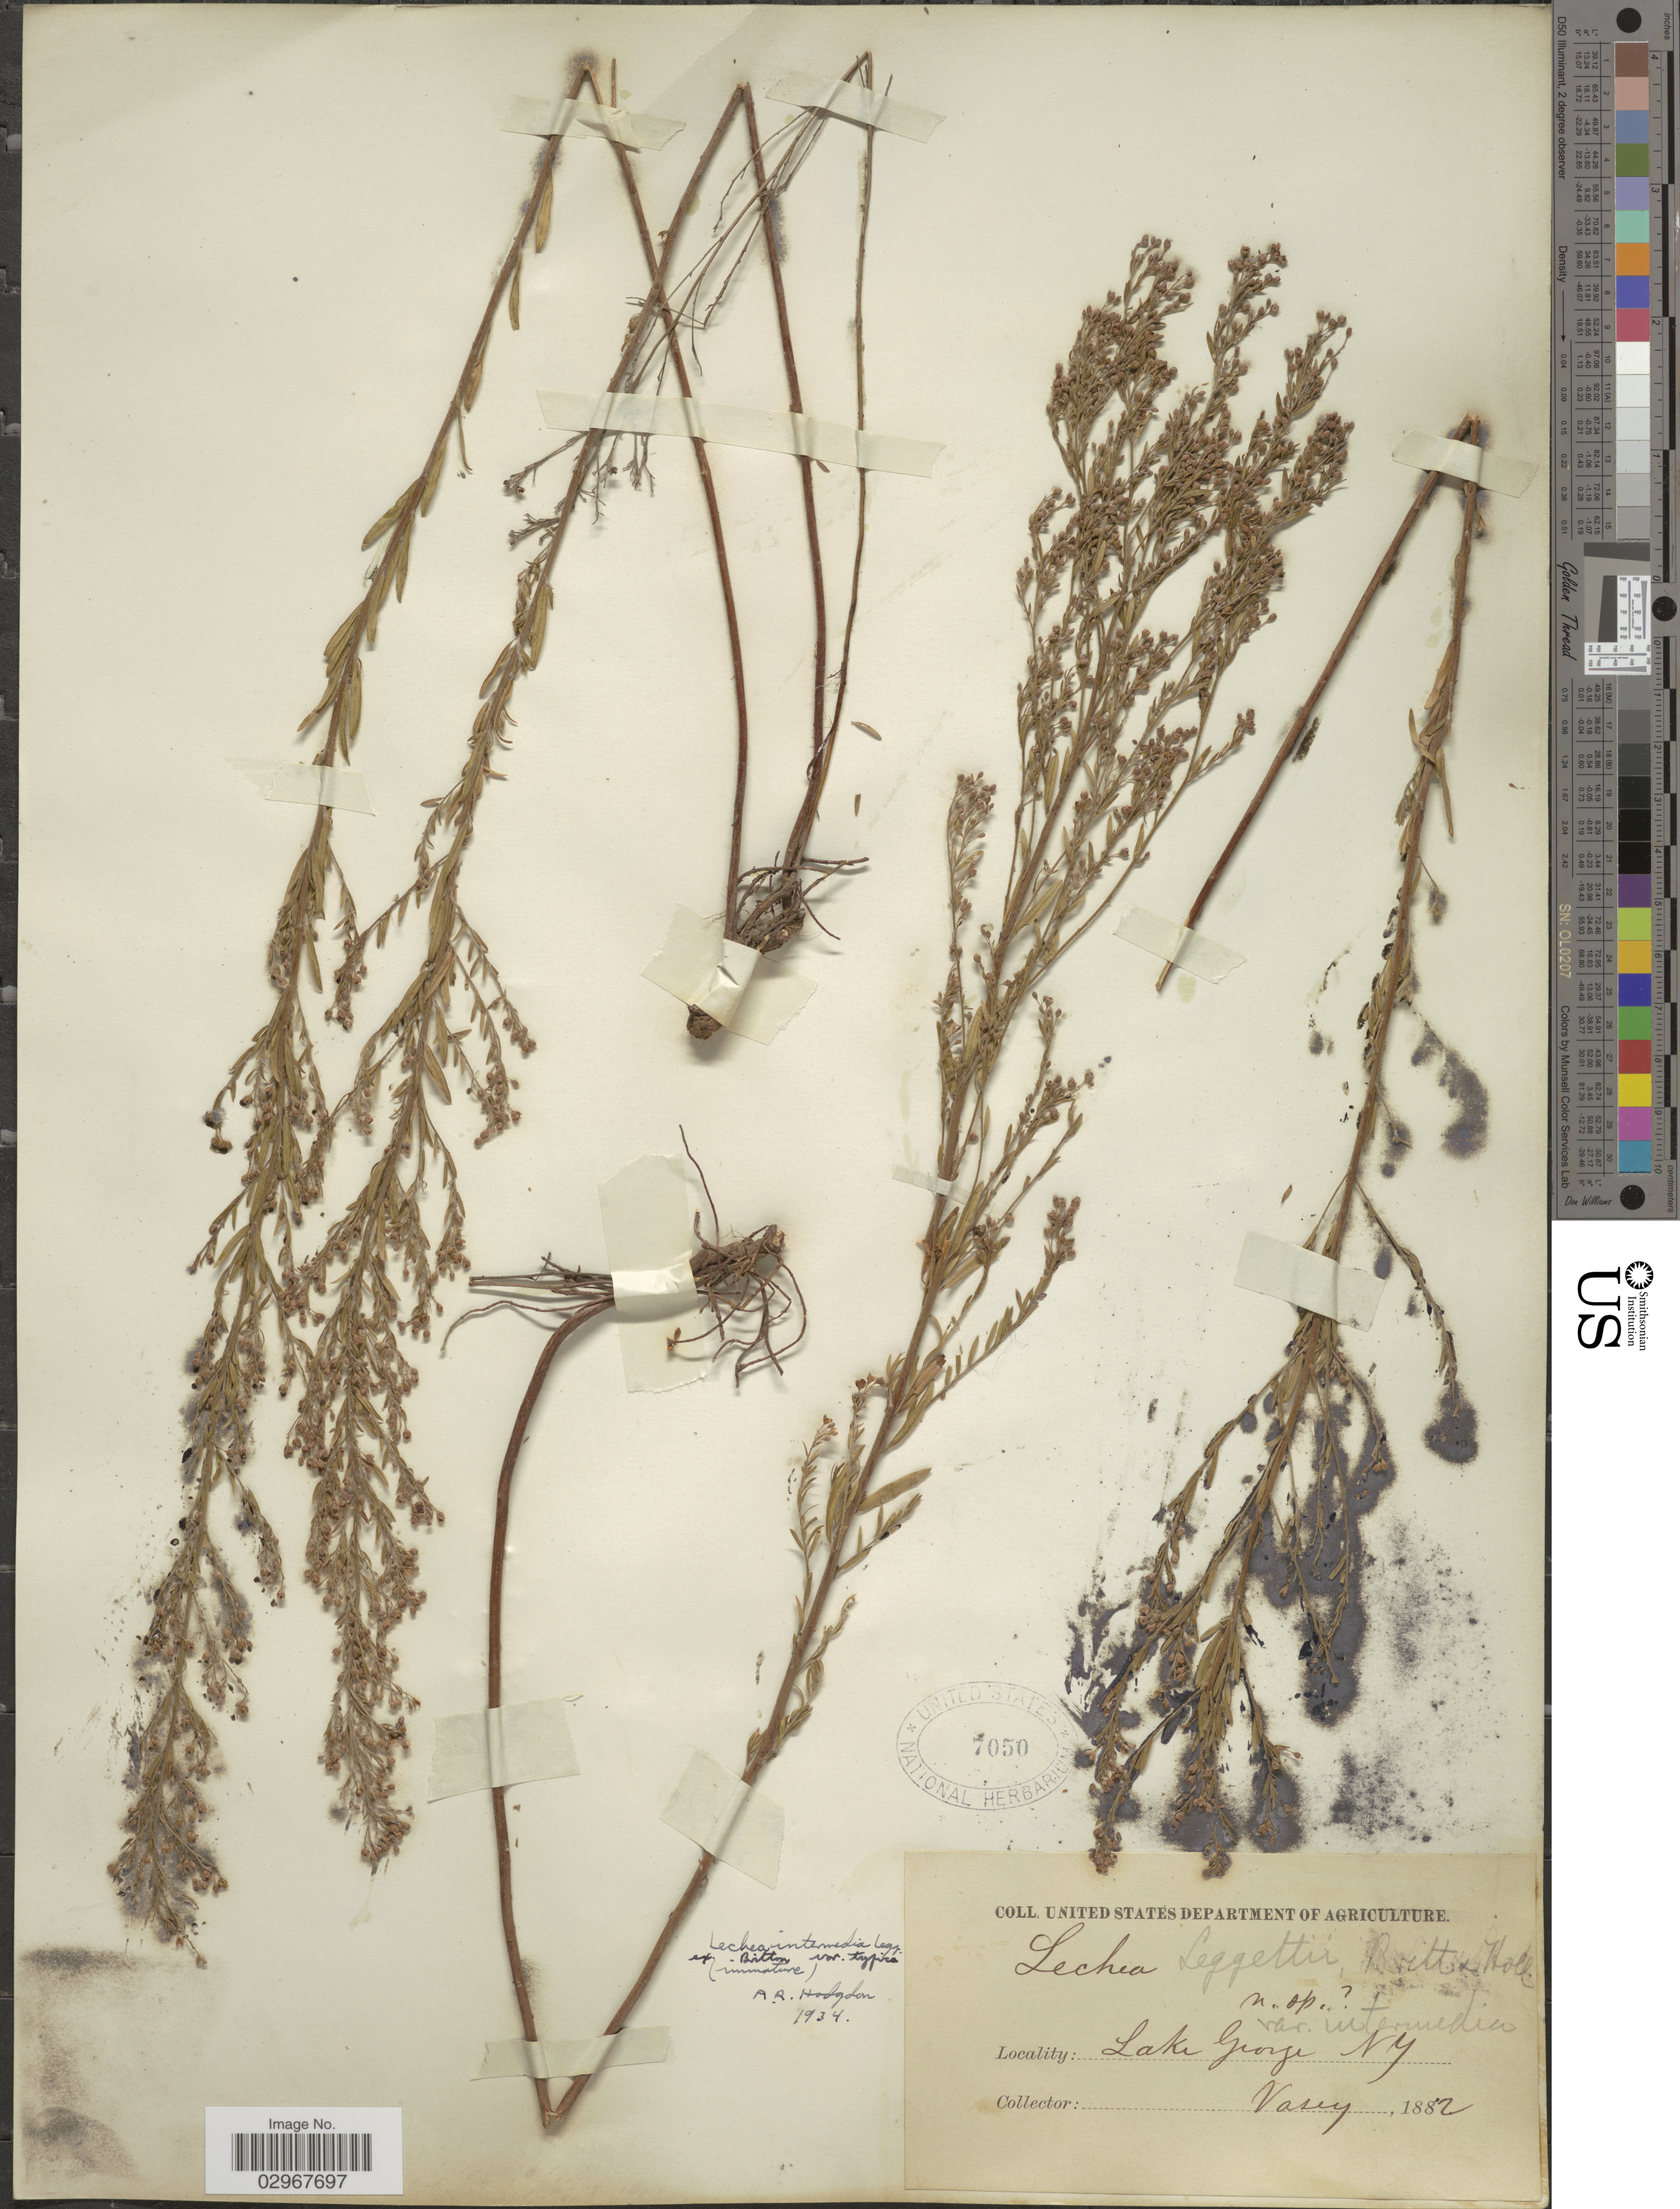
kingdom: Plantae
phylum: Tracheophyta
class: Magnoliopsida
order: Malvales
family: Cistaceae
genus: Lechea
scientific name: Lechea intermedia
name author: Legg. ex Britton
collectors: Vasey, --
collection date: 1882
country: United States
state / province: New York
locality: Lake George, NY.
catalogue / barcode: US 7050